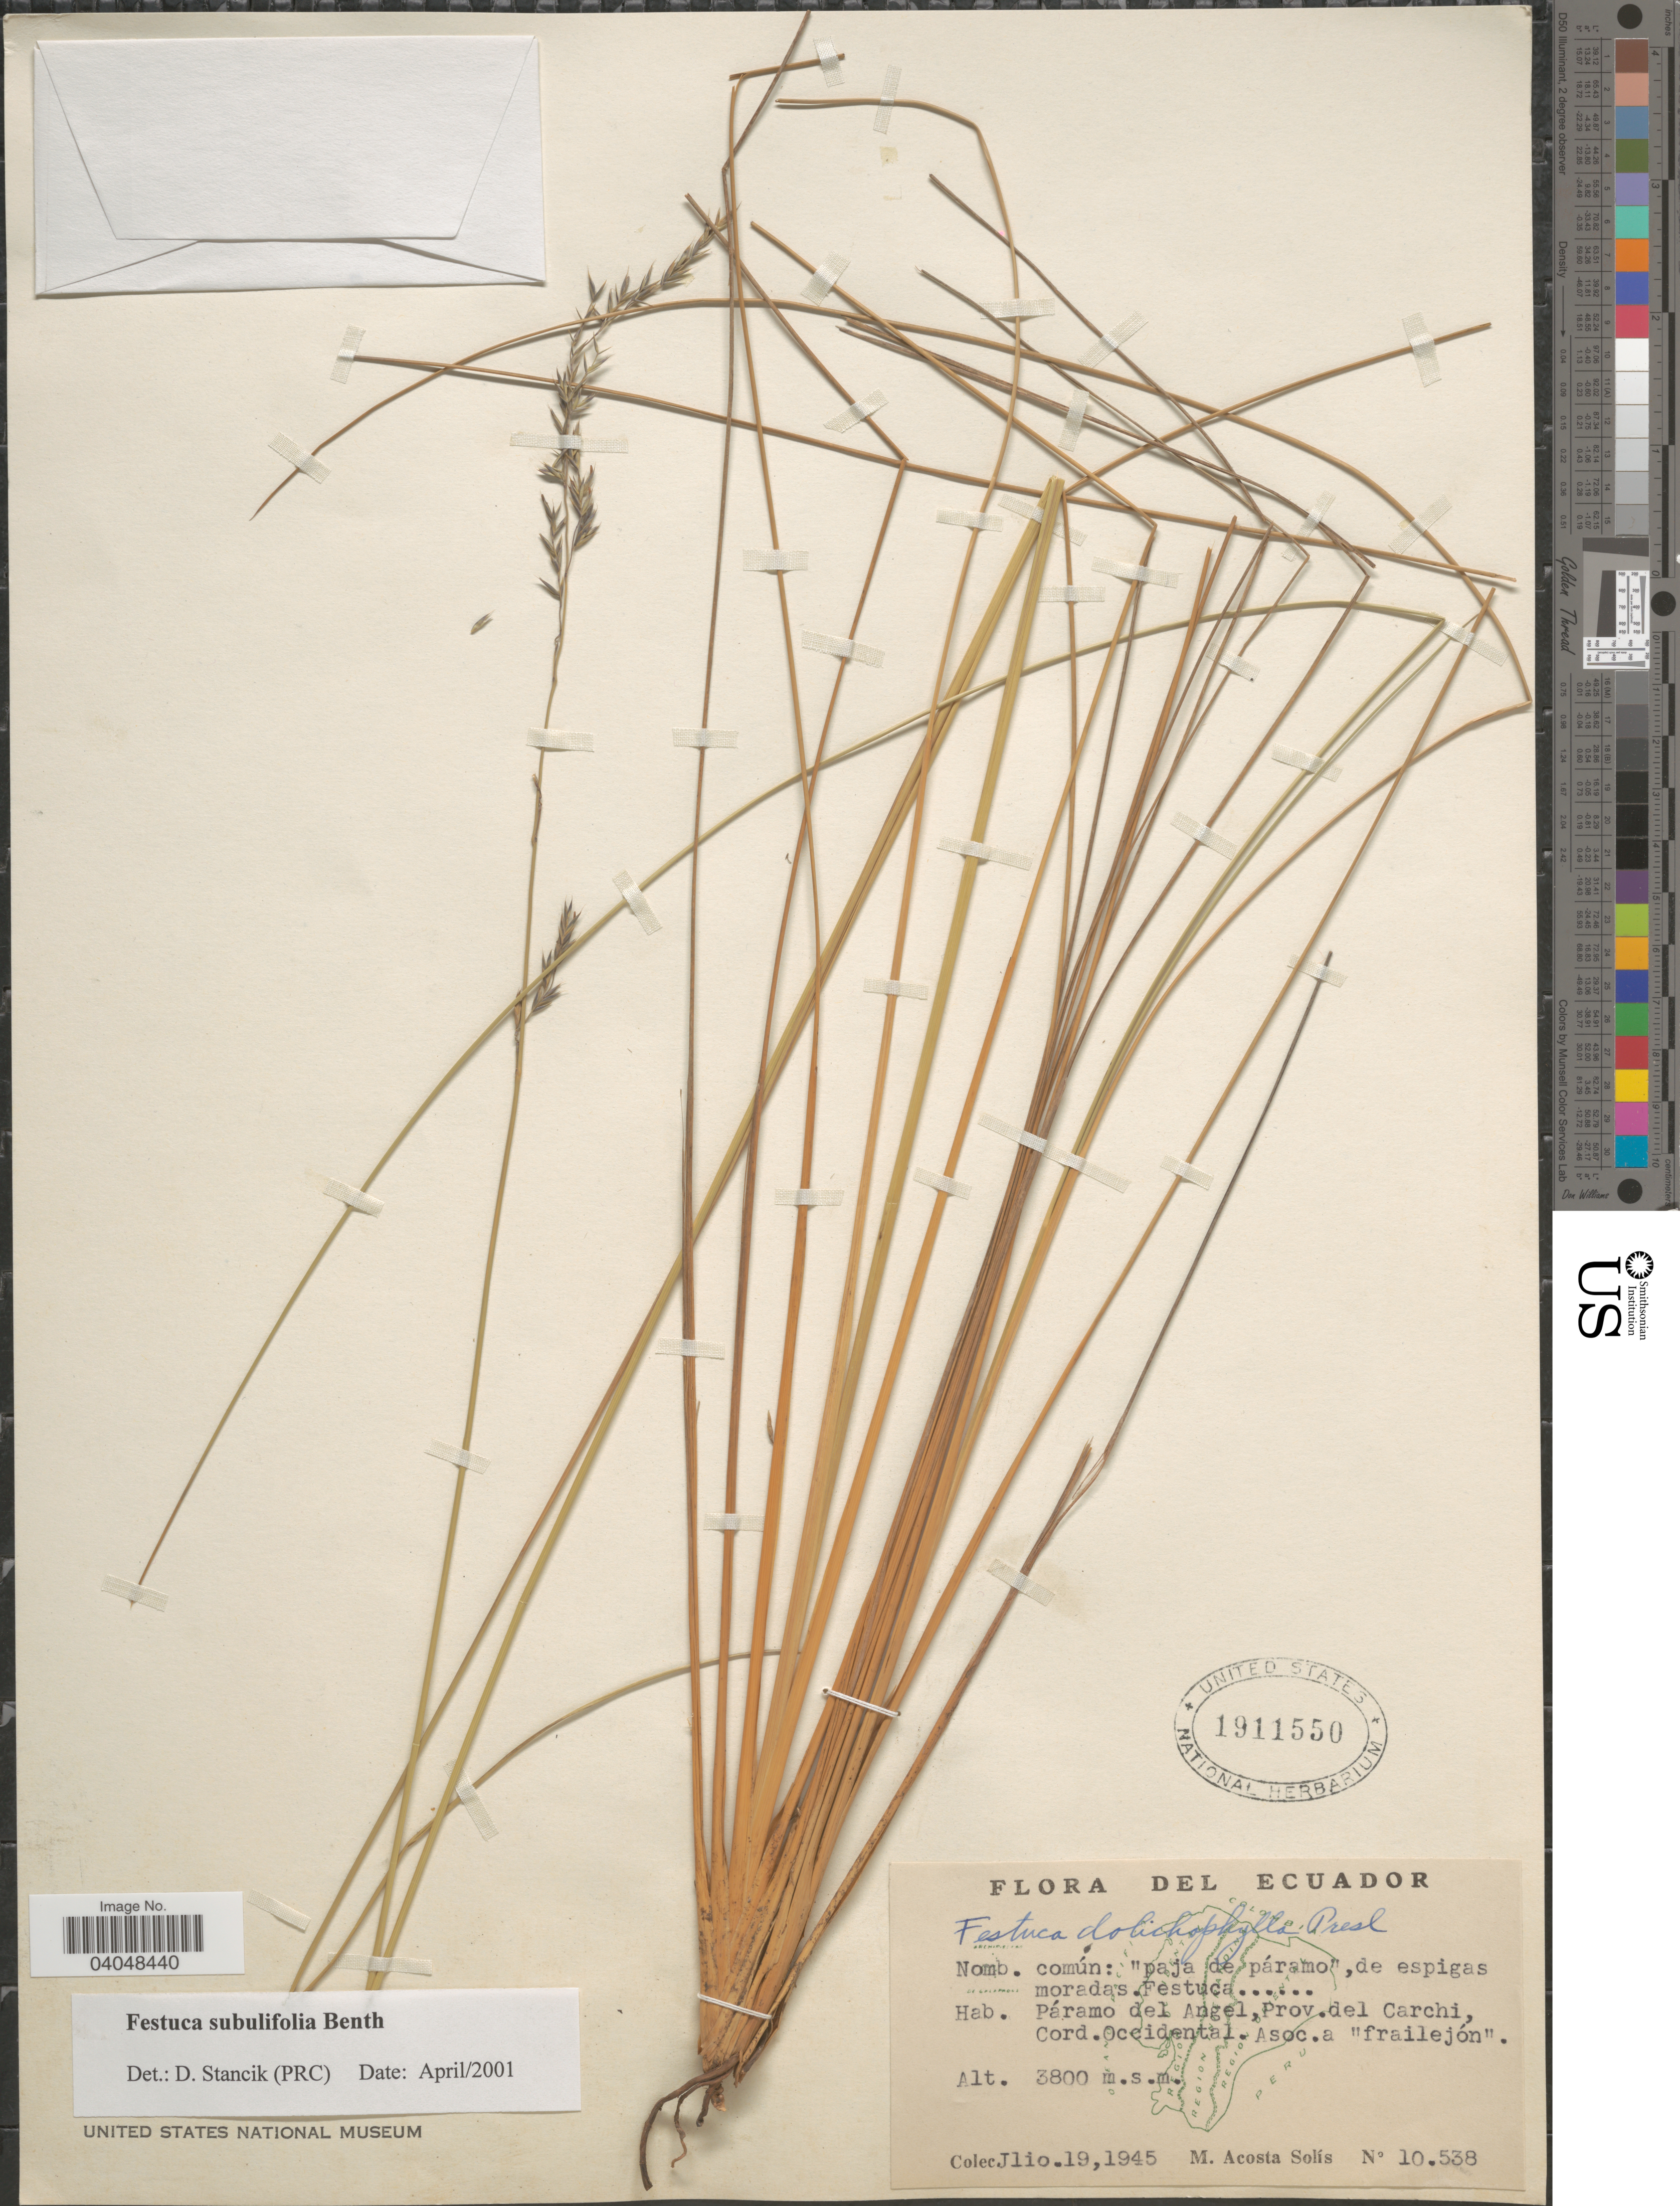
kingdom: Plantae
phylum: Tracheophyta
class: Liliopsida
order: Poales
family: Poaceae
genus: Festuca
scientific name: Festuca subulifolia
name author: Benth.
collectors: M. Acosta Solis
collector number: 10538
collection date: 1945-07-19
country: Ecuador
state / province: Carchi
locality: Páramo del Angel, Cord.Occidental. Asoc.a "frailejón".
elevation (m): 3800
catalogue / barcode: US 1911550